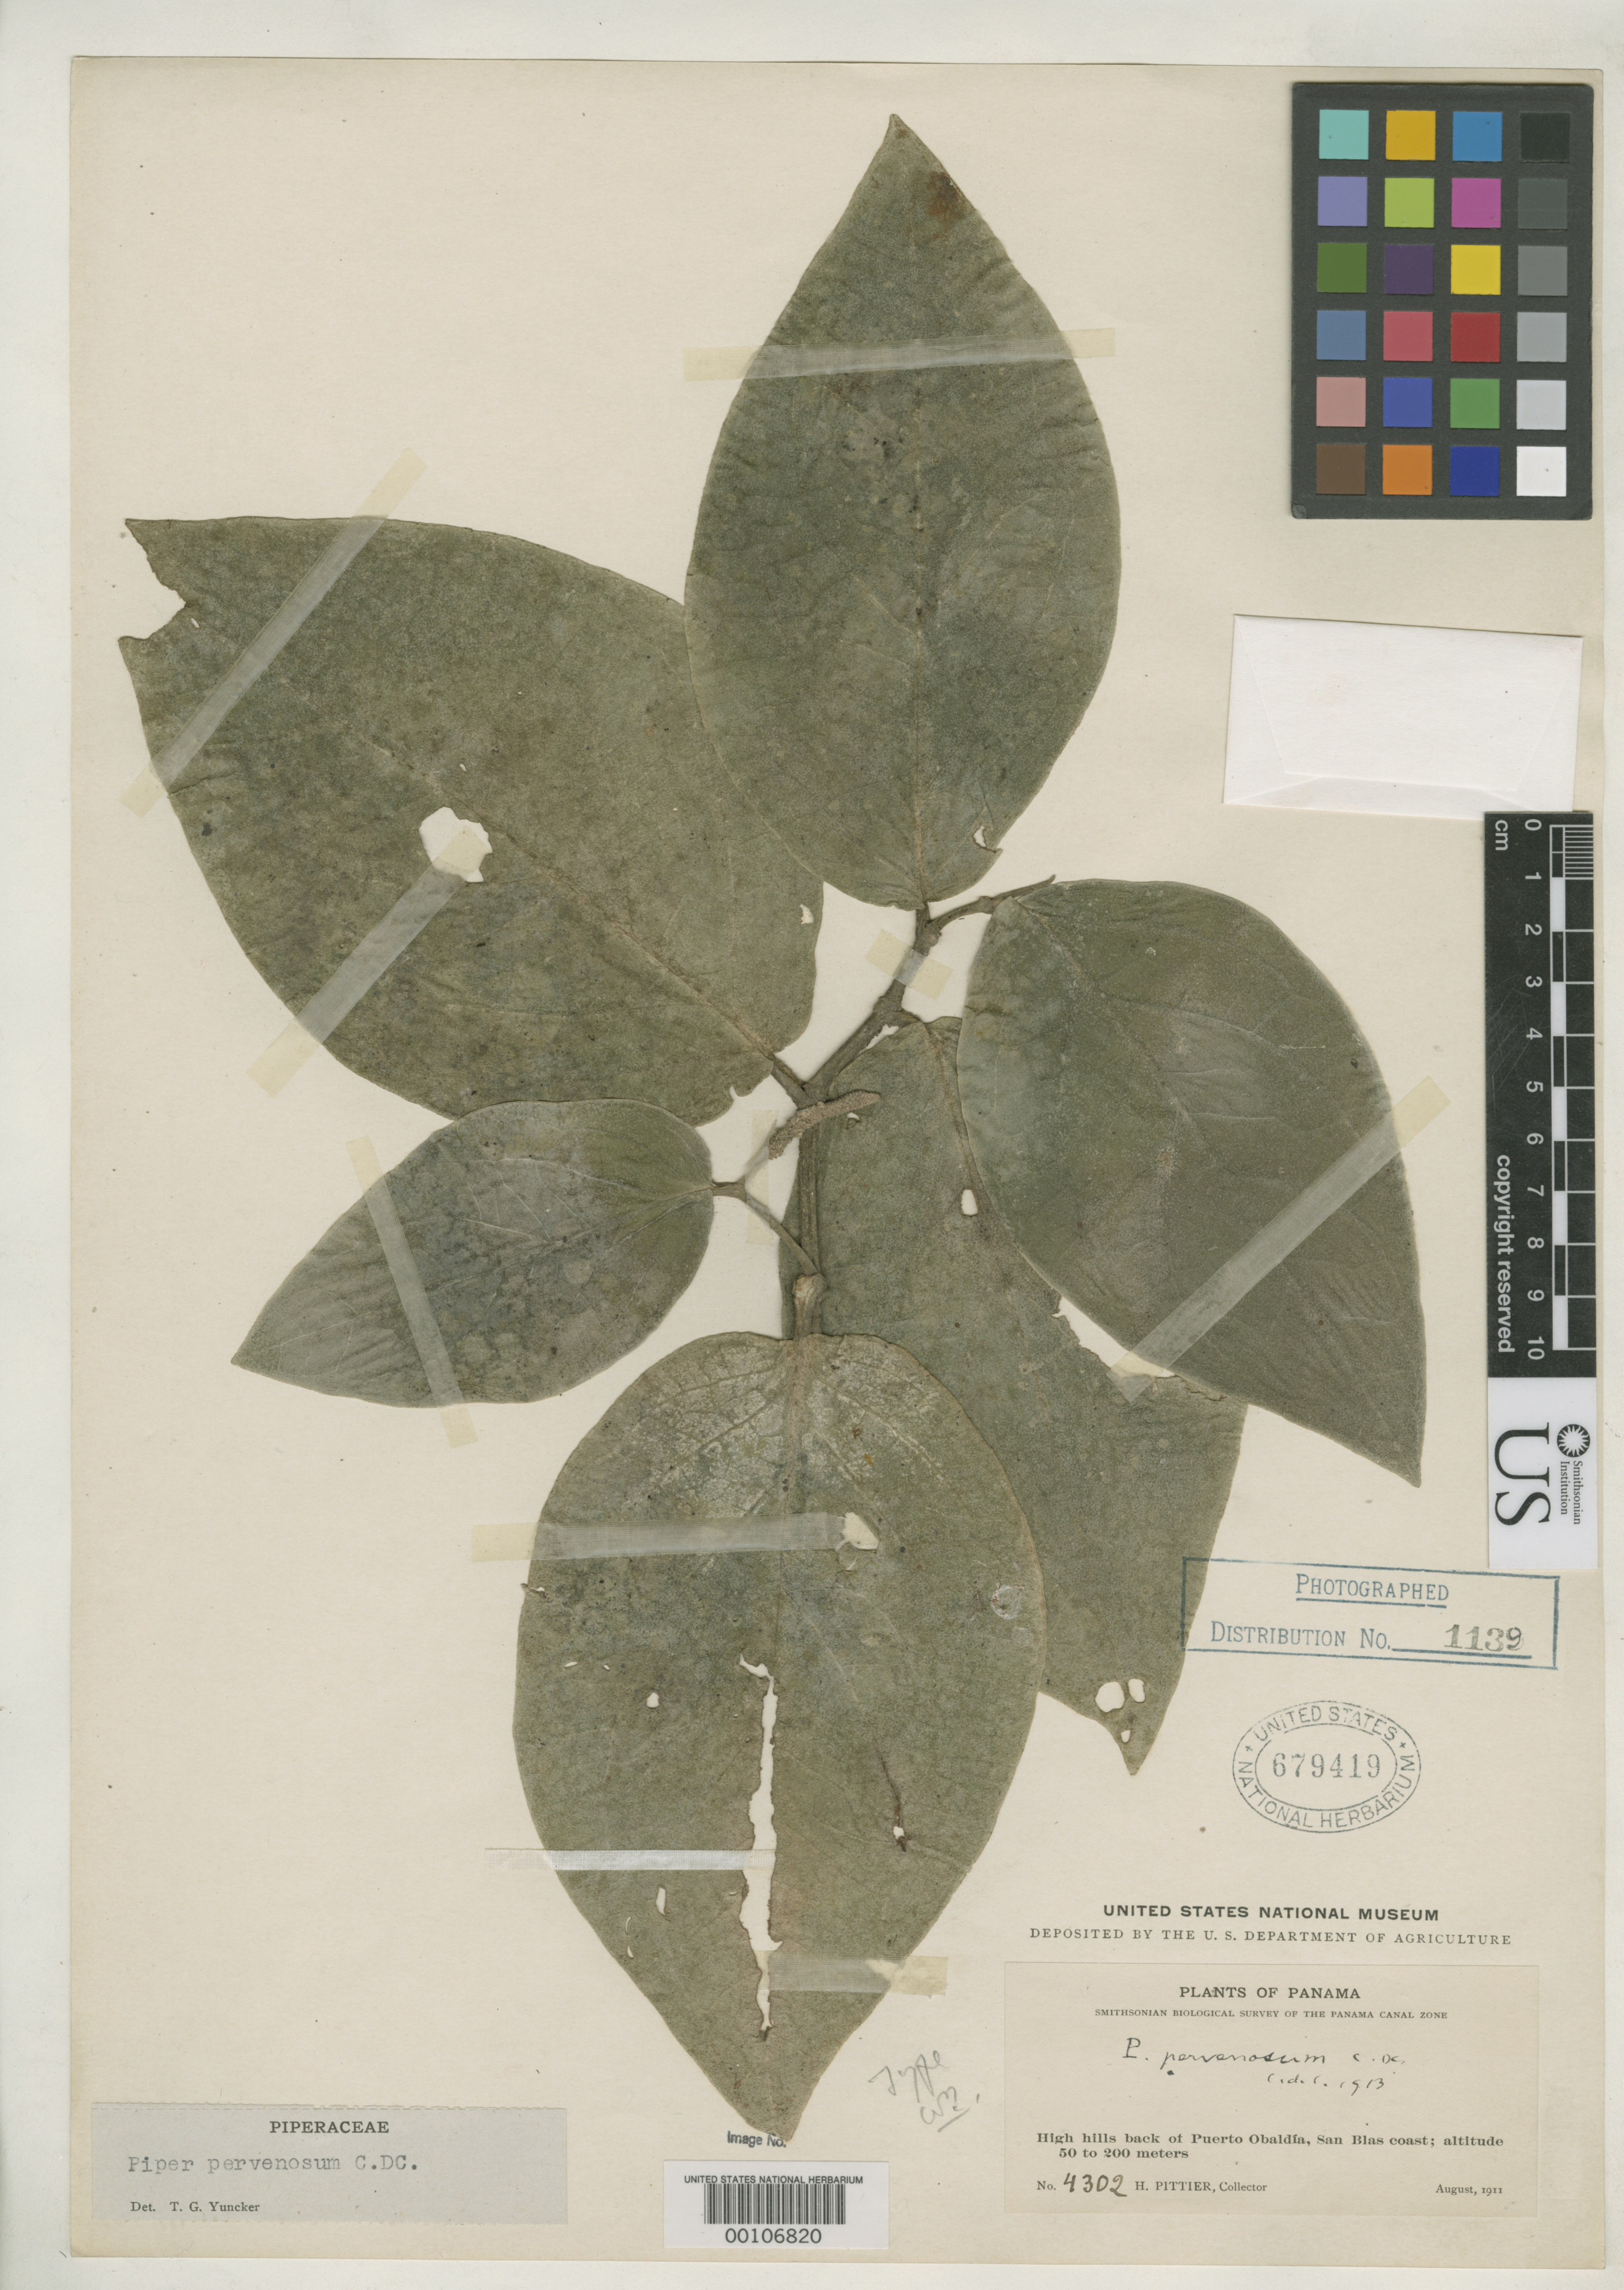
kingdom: Plantae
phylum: Tracheophyta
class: Magnoliopsida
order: Piperales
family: Piperaceae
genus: Piper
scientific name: Piper pervenosum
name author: C. DC.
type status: Isotype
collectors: H. F. Pittier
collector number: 4302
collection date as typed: Aug 1911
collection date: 1911-08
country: Panama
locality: Puerto Obaldia, San Blas coast.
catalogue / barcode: US 679419